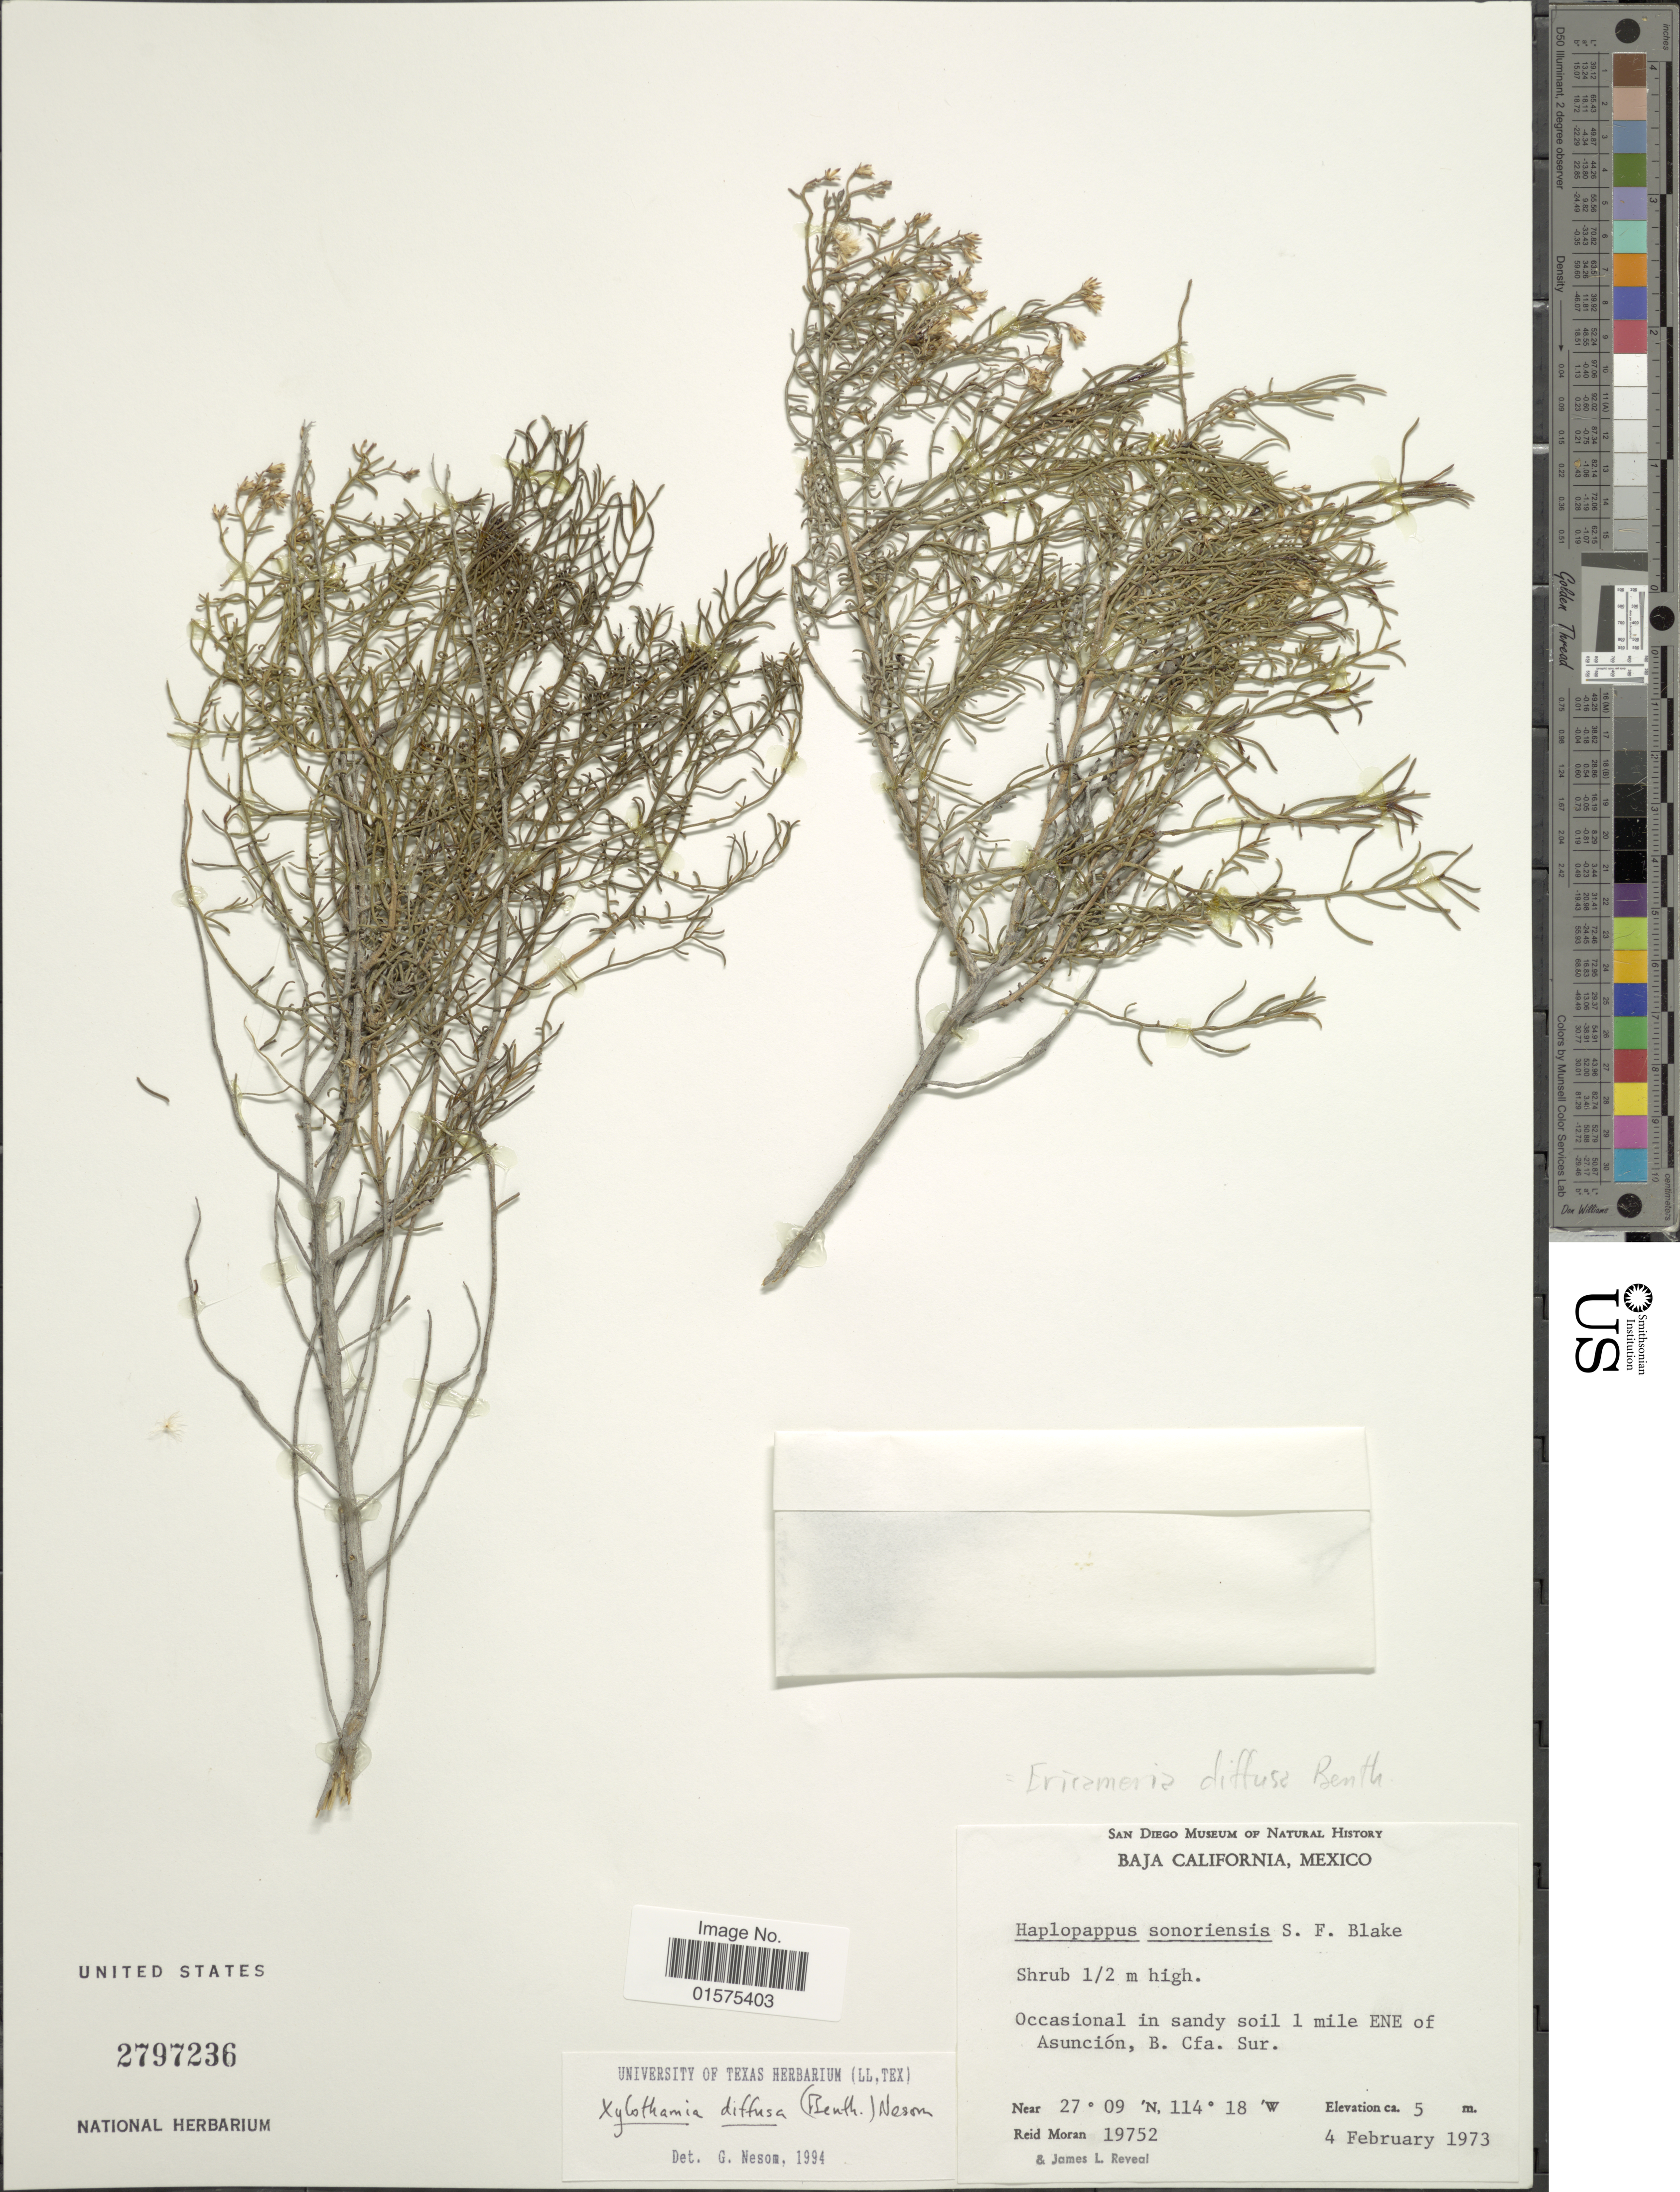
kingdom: Plantae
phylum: Tracheophyta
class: Magnoliopsida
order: Asterales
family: Asteraceae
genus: Xylothamia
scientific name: Xylothamia diffusa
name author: (Benth.) G.L. Nesom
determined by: Urbatsch, Lowell E., Curator (LSU), Louisiana State University (UNITED STATES)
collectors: R. V. Moran & J. L. Reveal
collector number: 19752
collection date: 1973-02-04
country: Mexico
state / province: Baja California Sur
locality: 1 mile ENE of Asunción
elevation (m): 5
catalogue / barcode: US 2797236